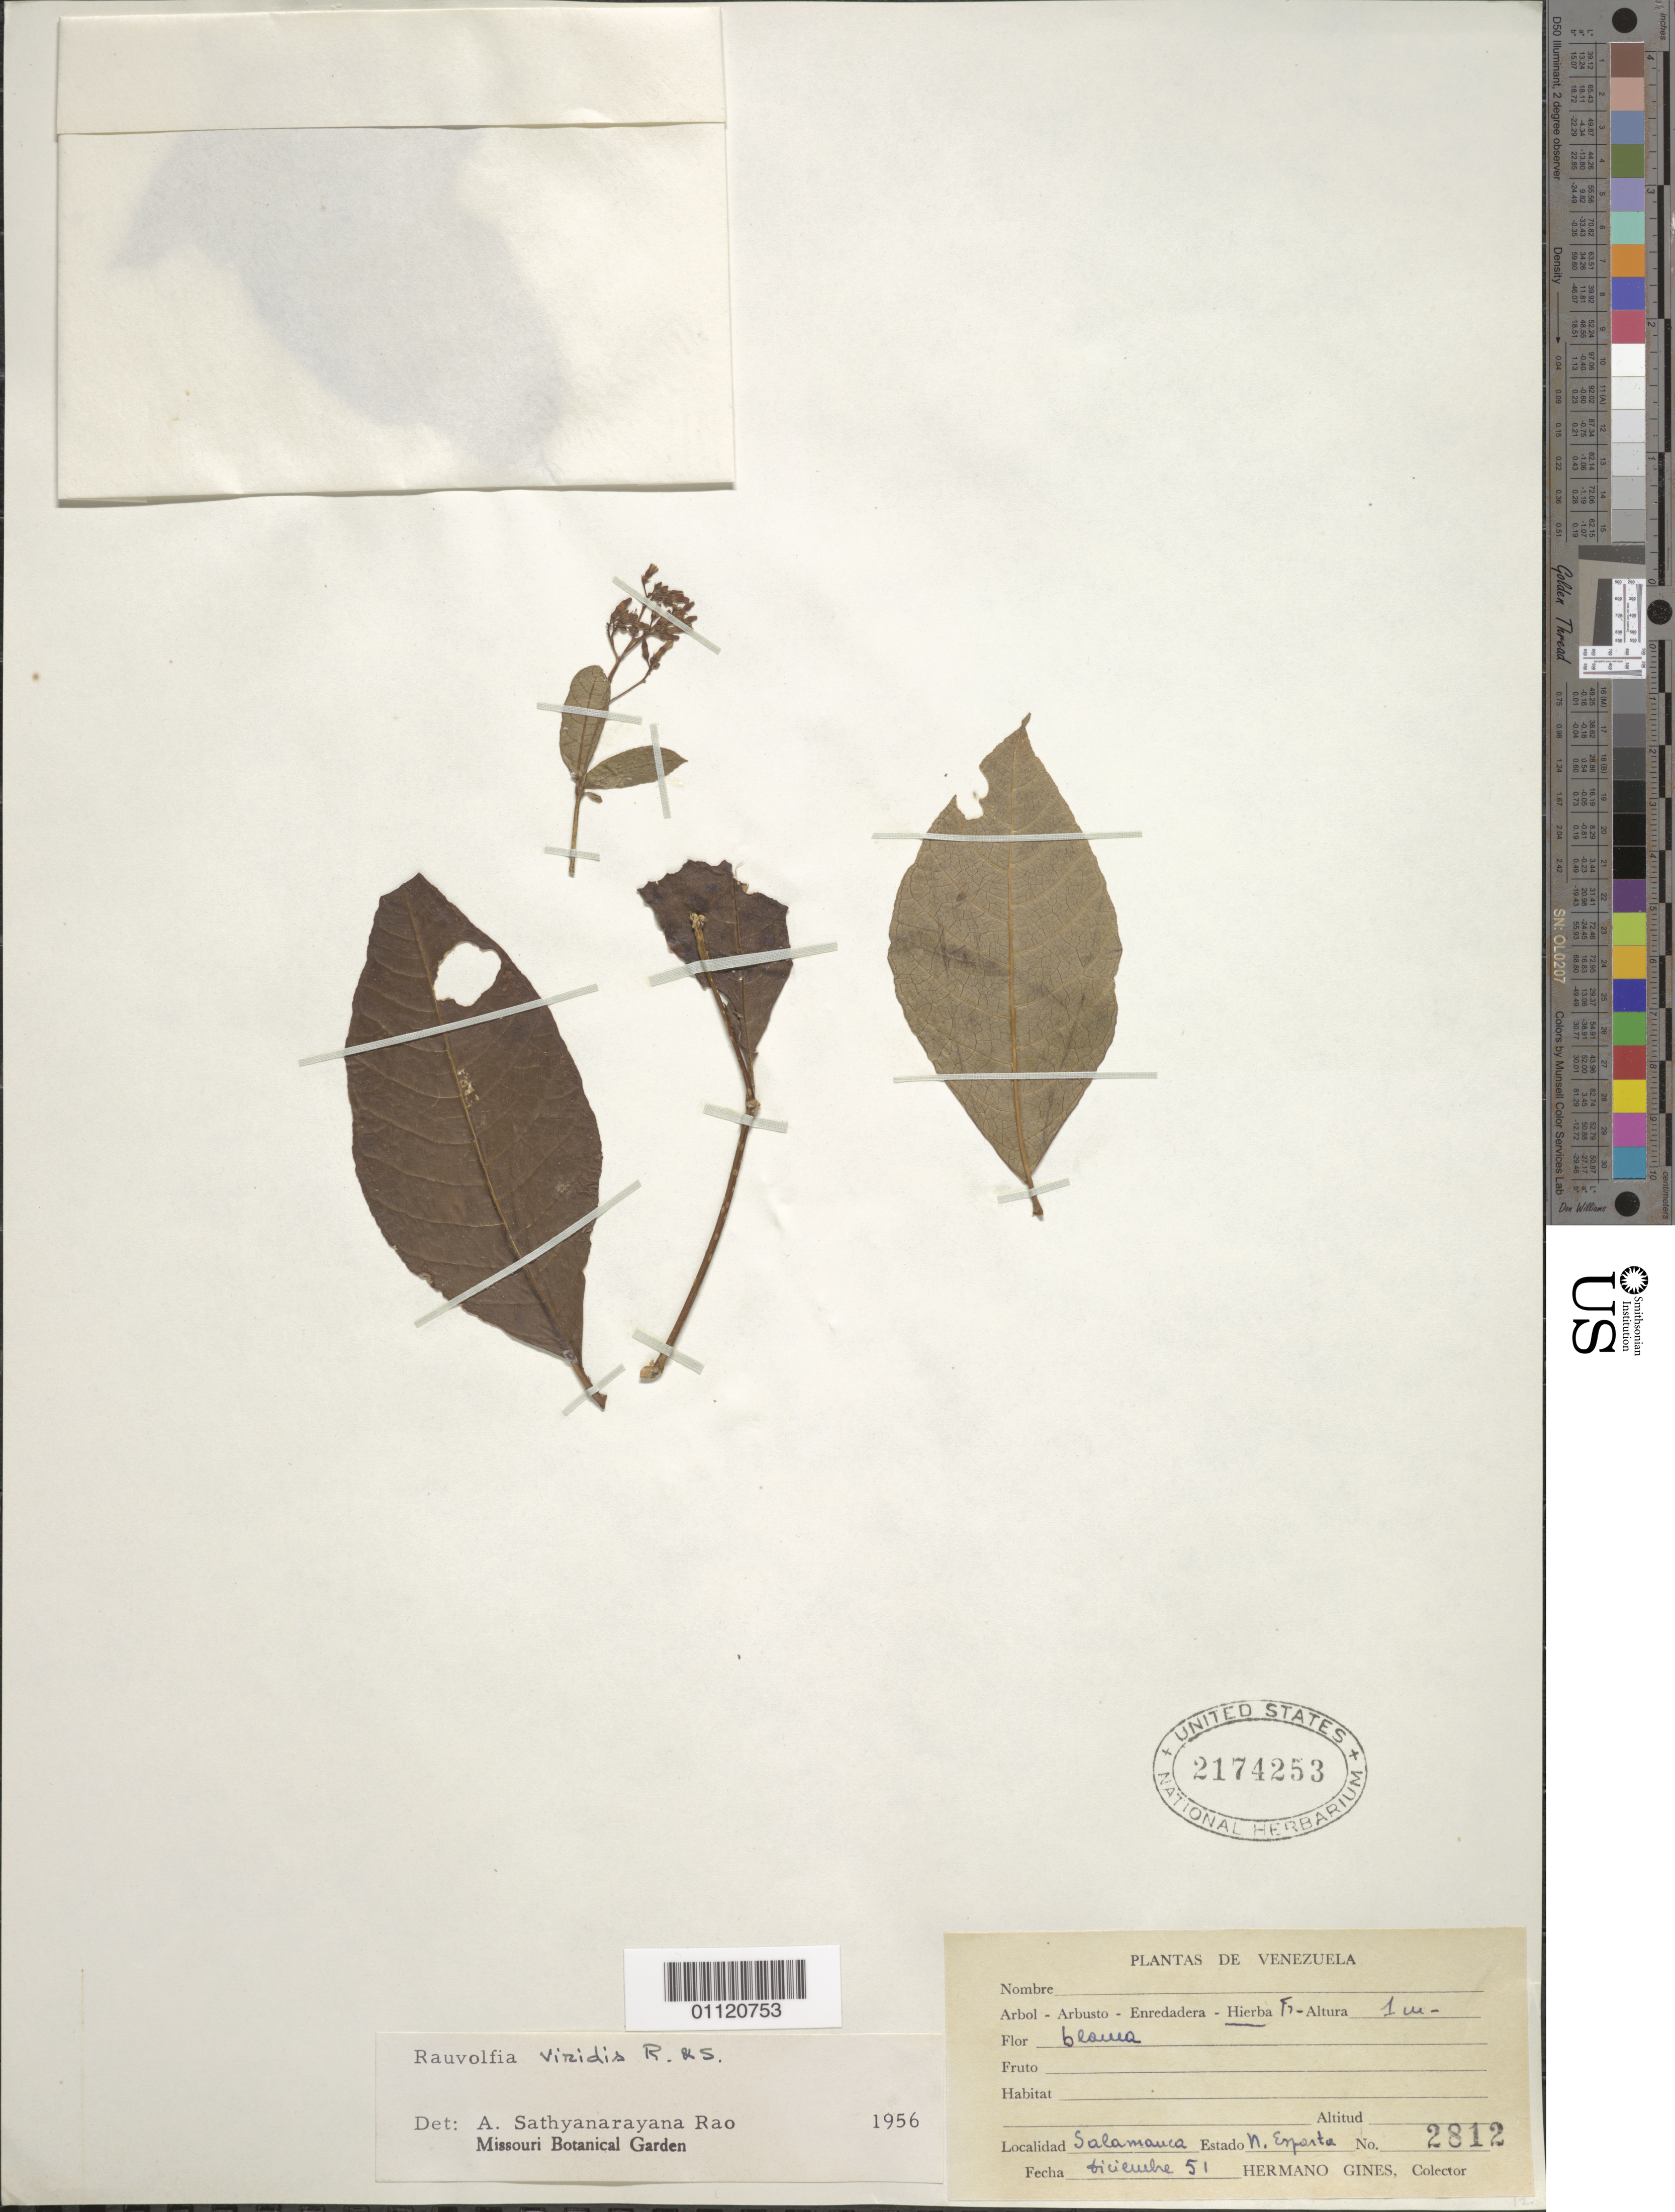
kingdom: Plantae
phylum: Tracheophyta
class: Magnoliopsida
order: Gentianales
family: Apocynaceae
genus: Rauvolfia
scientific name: Rauvolfia viridis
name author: Willd. ex Roem. & Schult.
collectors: Bro. Gines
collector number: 2812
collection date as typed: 01 Dec 1951 to 31 Dec 1951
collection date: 1951-12-01/1951-12-31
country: Venezuela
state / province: Nueva Esparta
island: Margarita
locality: Salamanca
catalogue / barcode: US 2174253